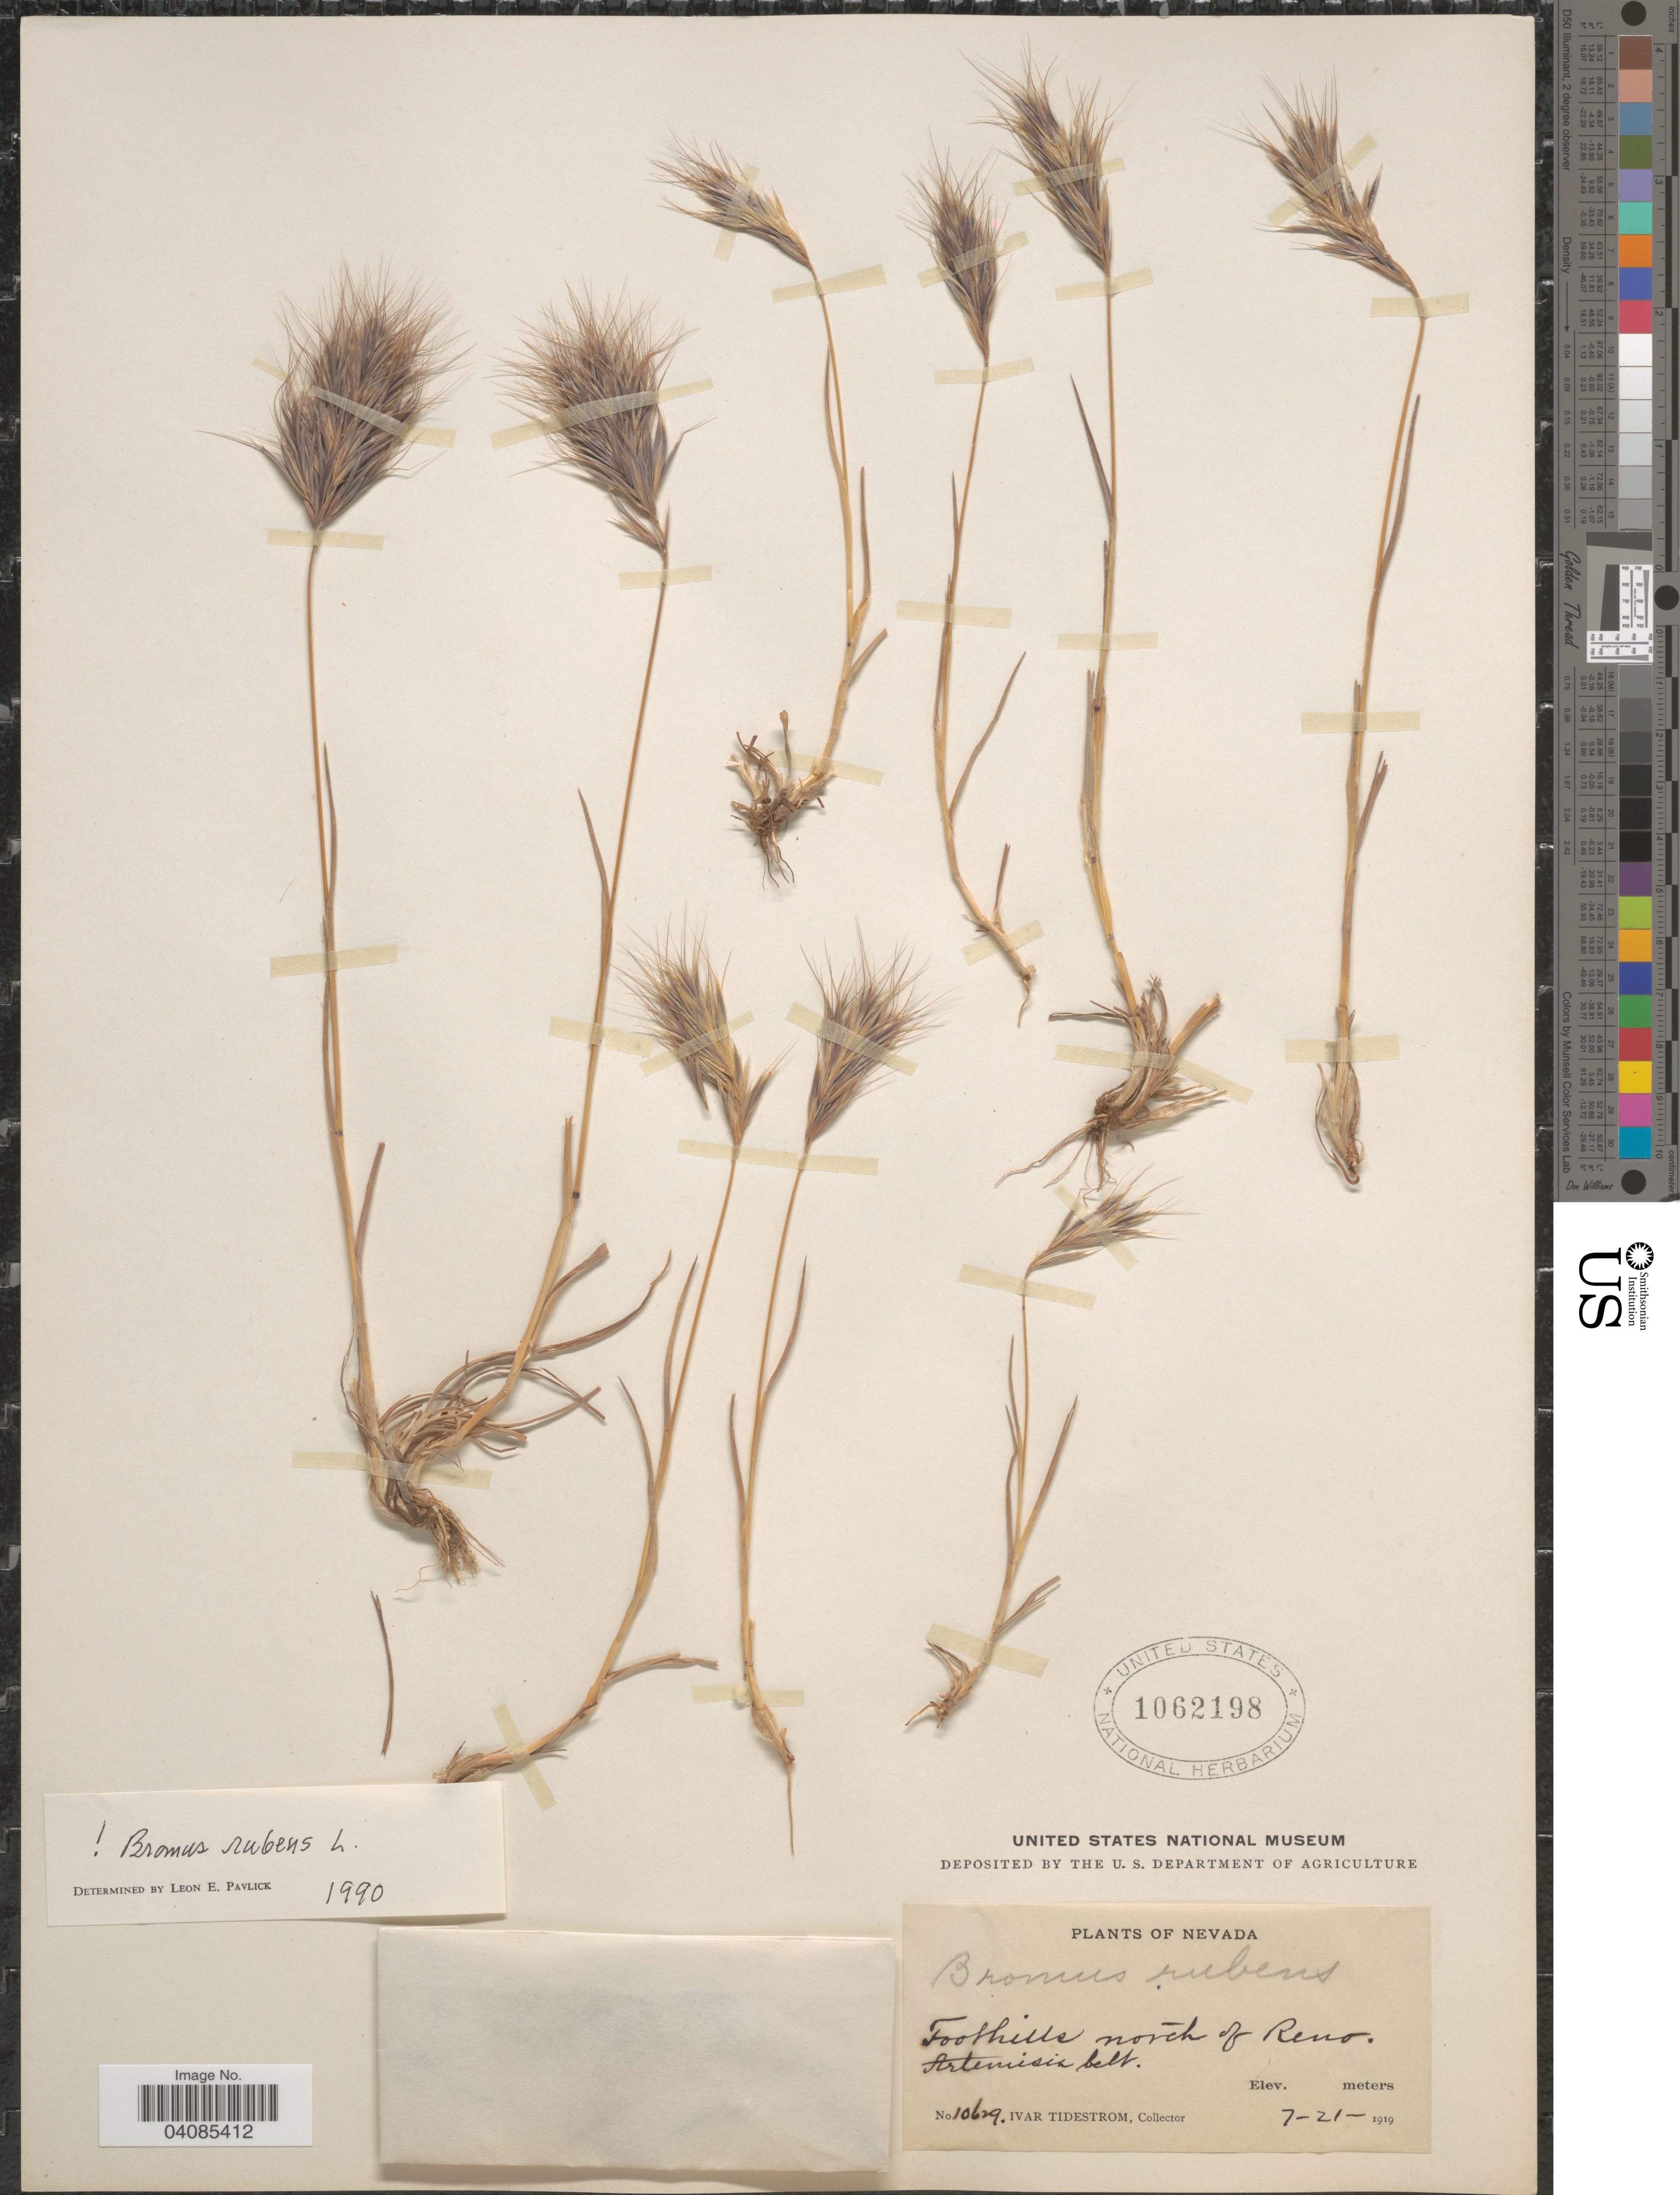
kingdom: Plantae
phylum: Tracheophyta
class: Liliopsida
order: Poales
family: Poaceae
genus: Bromus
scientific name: Bromus rubens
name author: L.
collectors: I. F. Tidestrom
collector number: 10629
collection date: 1919-07-21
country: United States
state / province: Nevada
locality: Foothills north of Reno. Artemisia belt.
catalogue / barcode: US 1062198